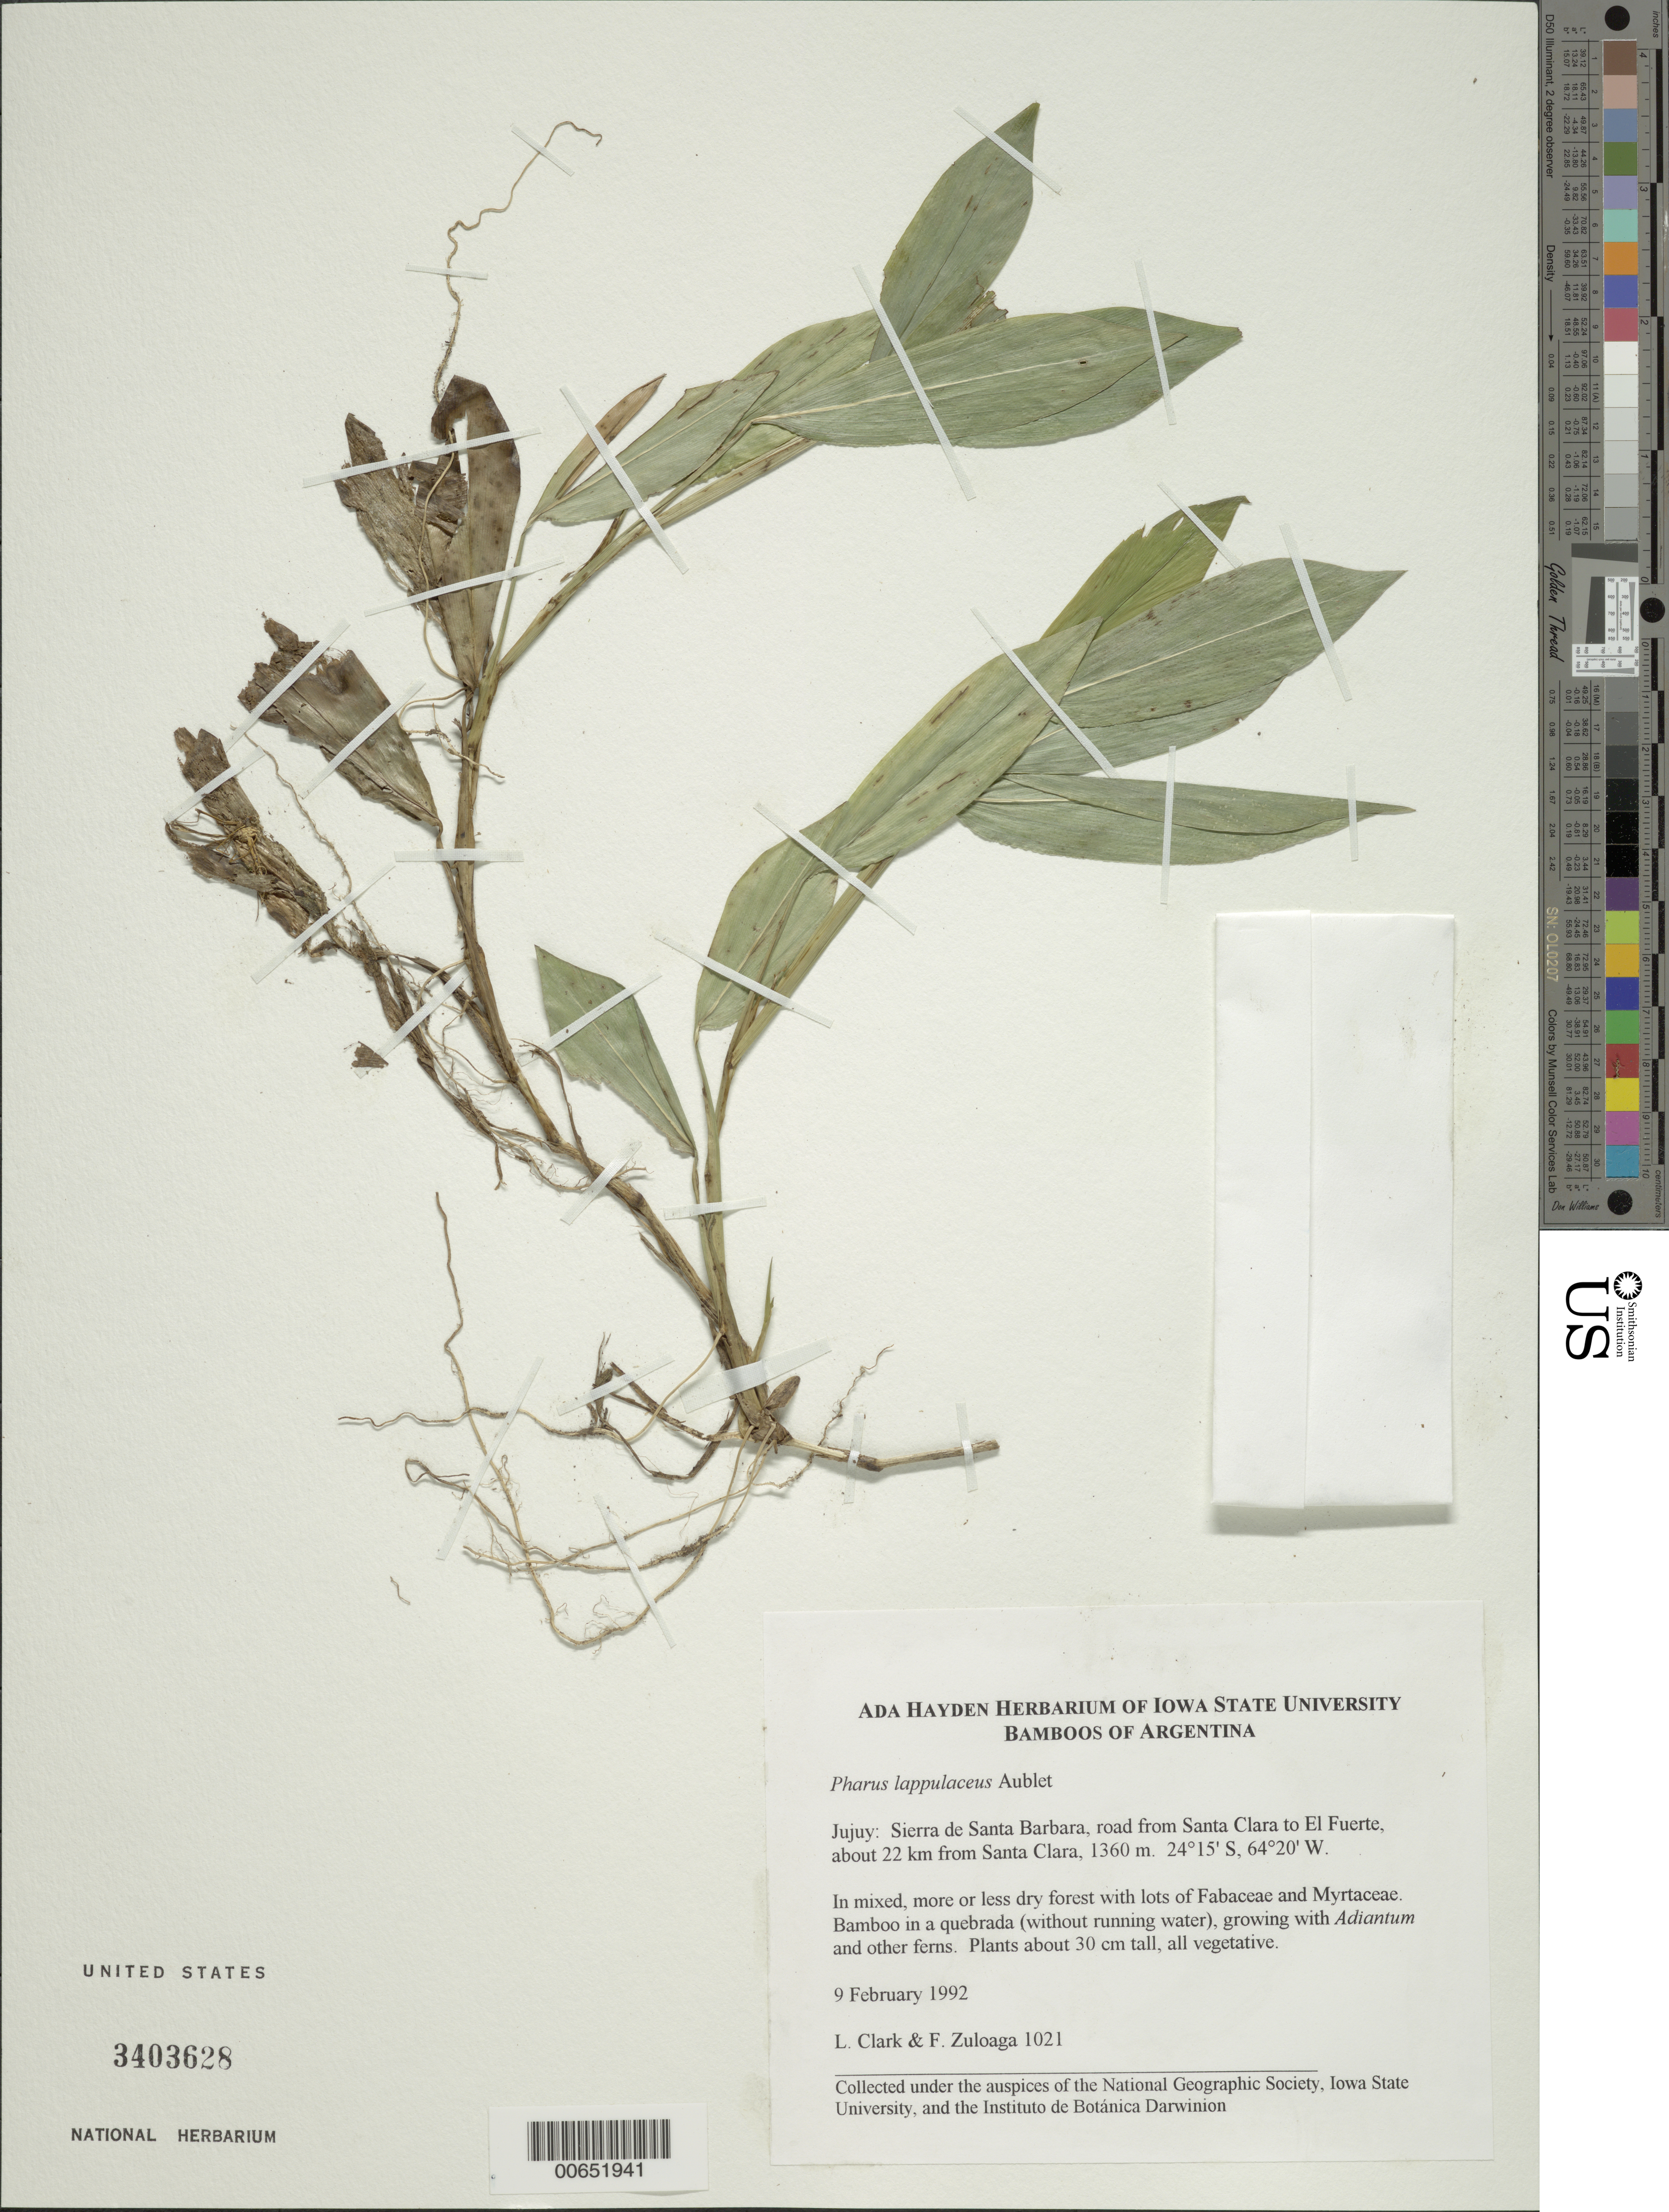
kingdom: Plantae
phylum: Tracheophyta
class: Liliopsida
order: Poales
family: Poaceae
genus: Pharus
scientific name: Pharus lappulaceus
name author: Aubl.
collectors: L. G. Clark & F. O. Zuloaga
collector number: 1021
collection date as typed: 09 Feb 1992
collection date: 1992-02-09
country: Argentina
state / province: Jujuy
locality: Sierra de Santa Barbara, road from Santa Clara to El Fuerte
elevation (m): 1360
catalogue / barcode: US 3403628